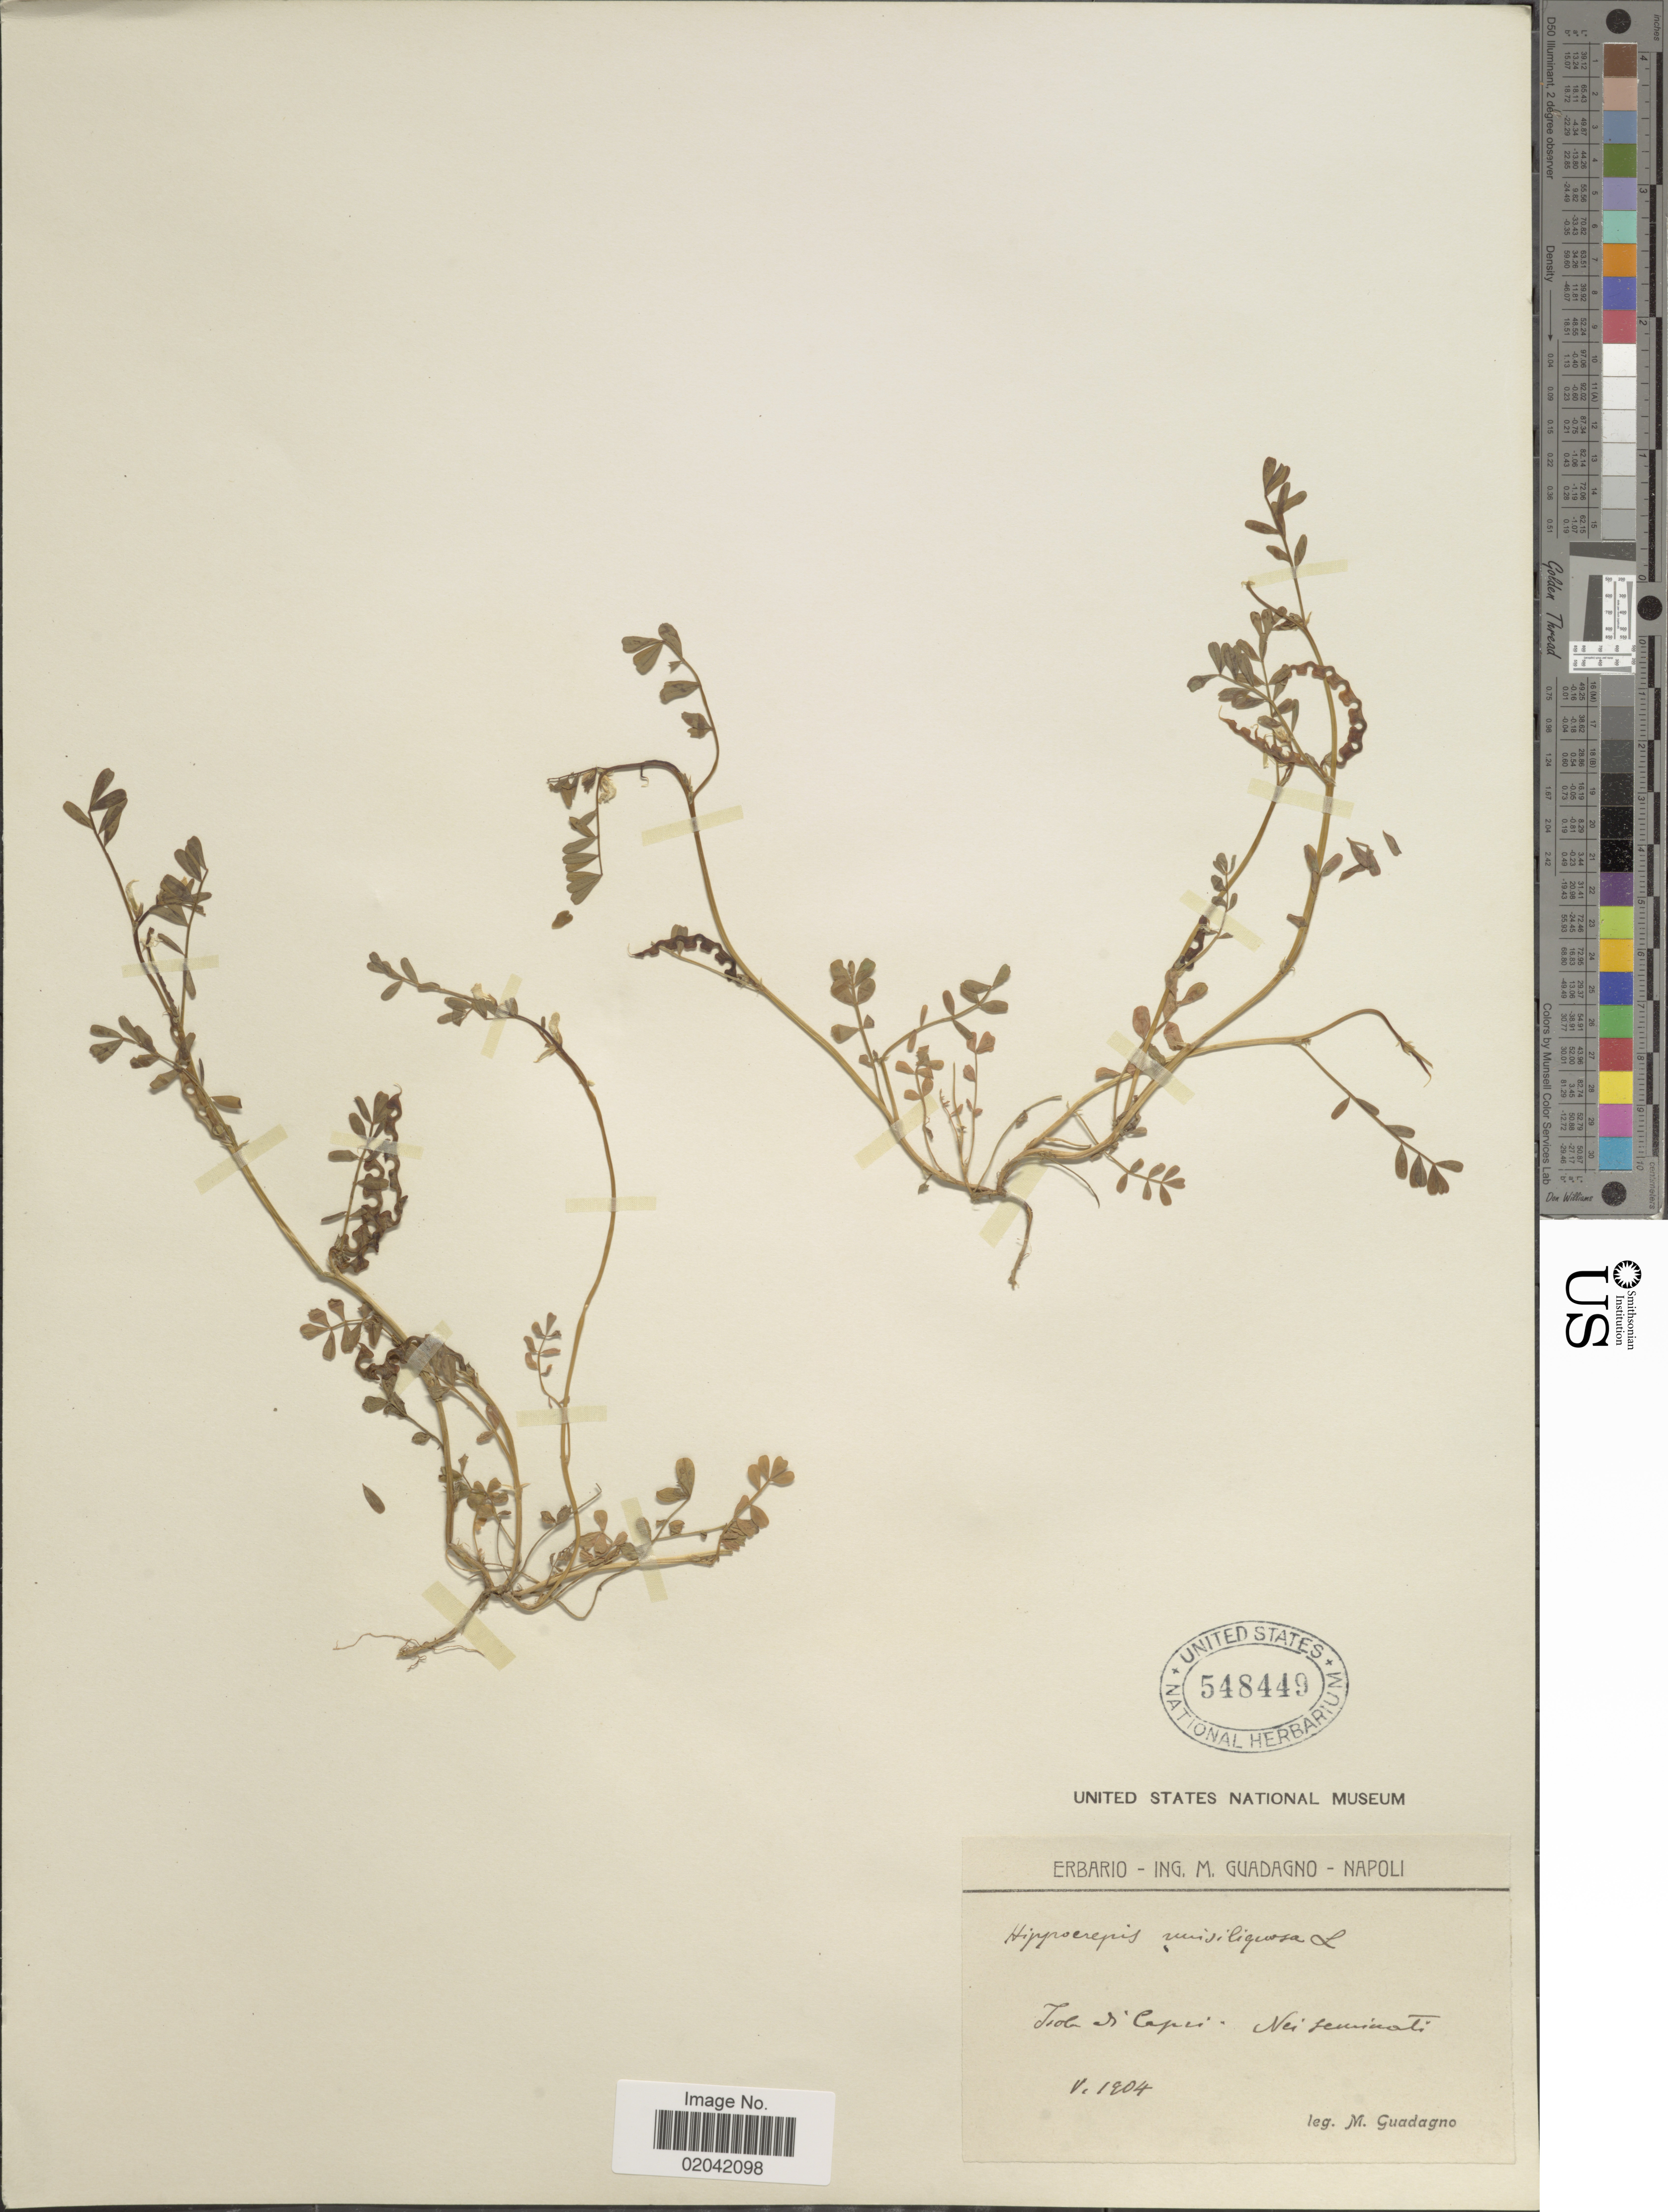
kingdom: Plantae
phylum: Tracheophyta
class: Magnoliopsida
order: Fabales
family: Fabaceae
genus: Hippocrepis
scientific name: Hippocrepis unisiliquosa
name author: L.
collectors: M. Guadagno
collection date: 1904-05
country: Italy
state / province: Campania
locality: Isola di Capri - nei se [illegible text]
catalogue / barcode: US 548449